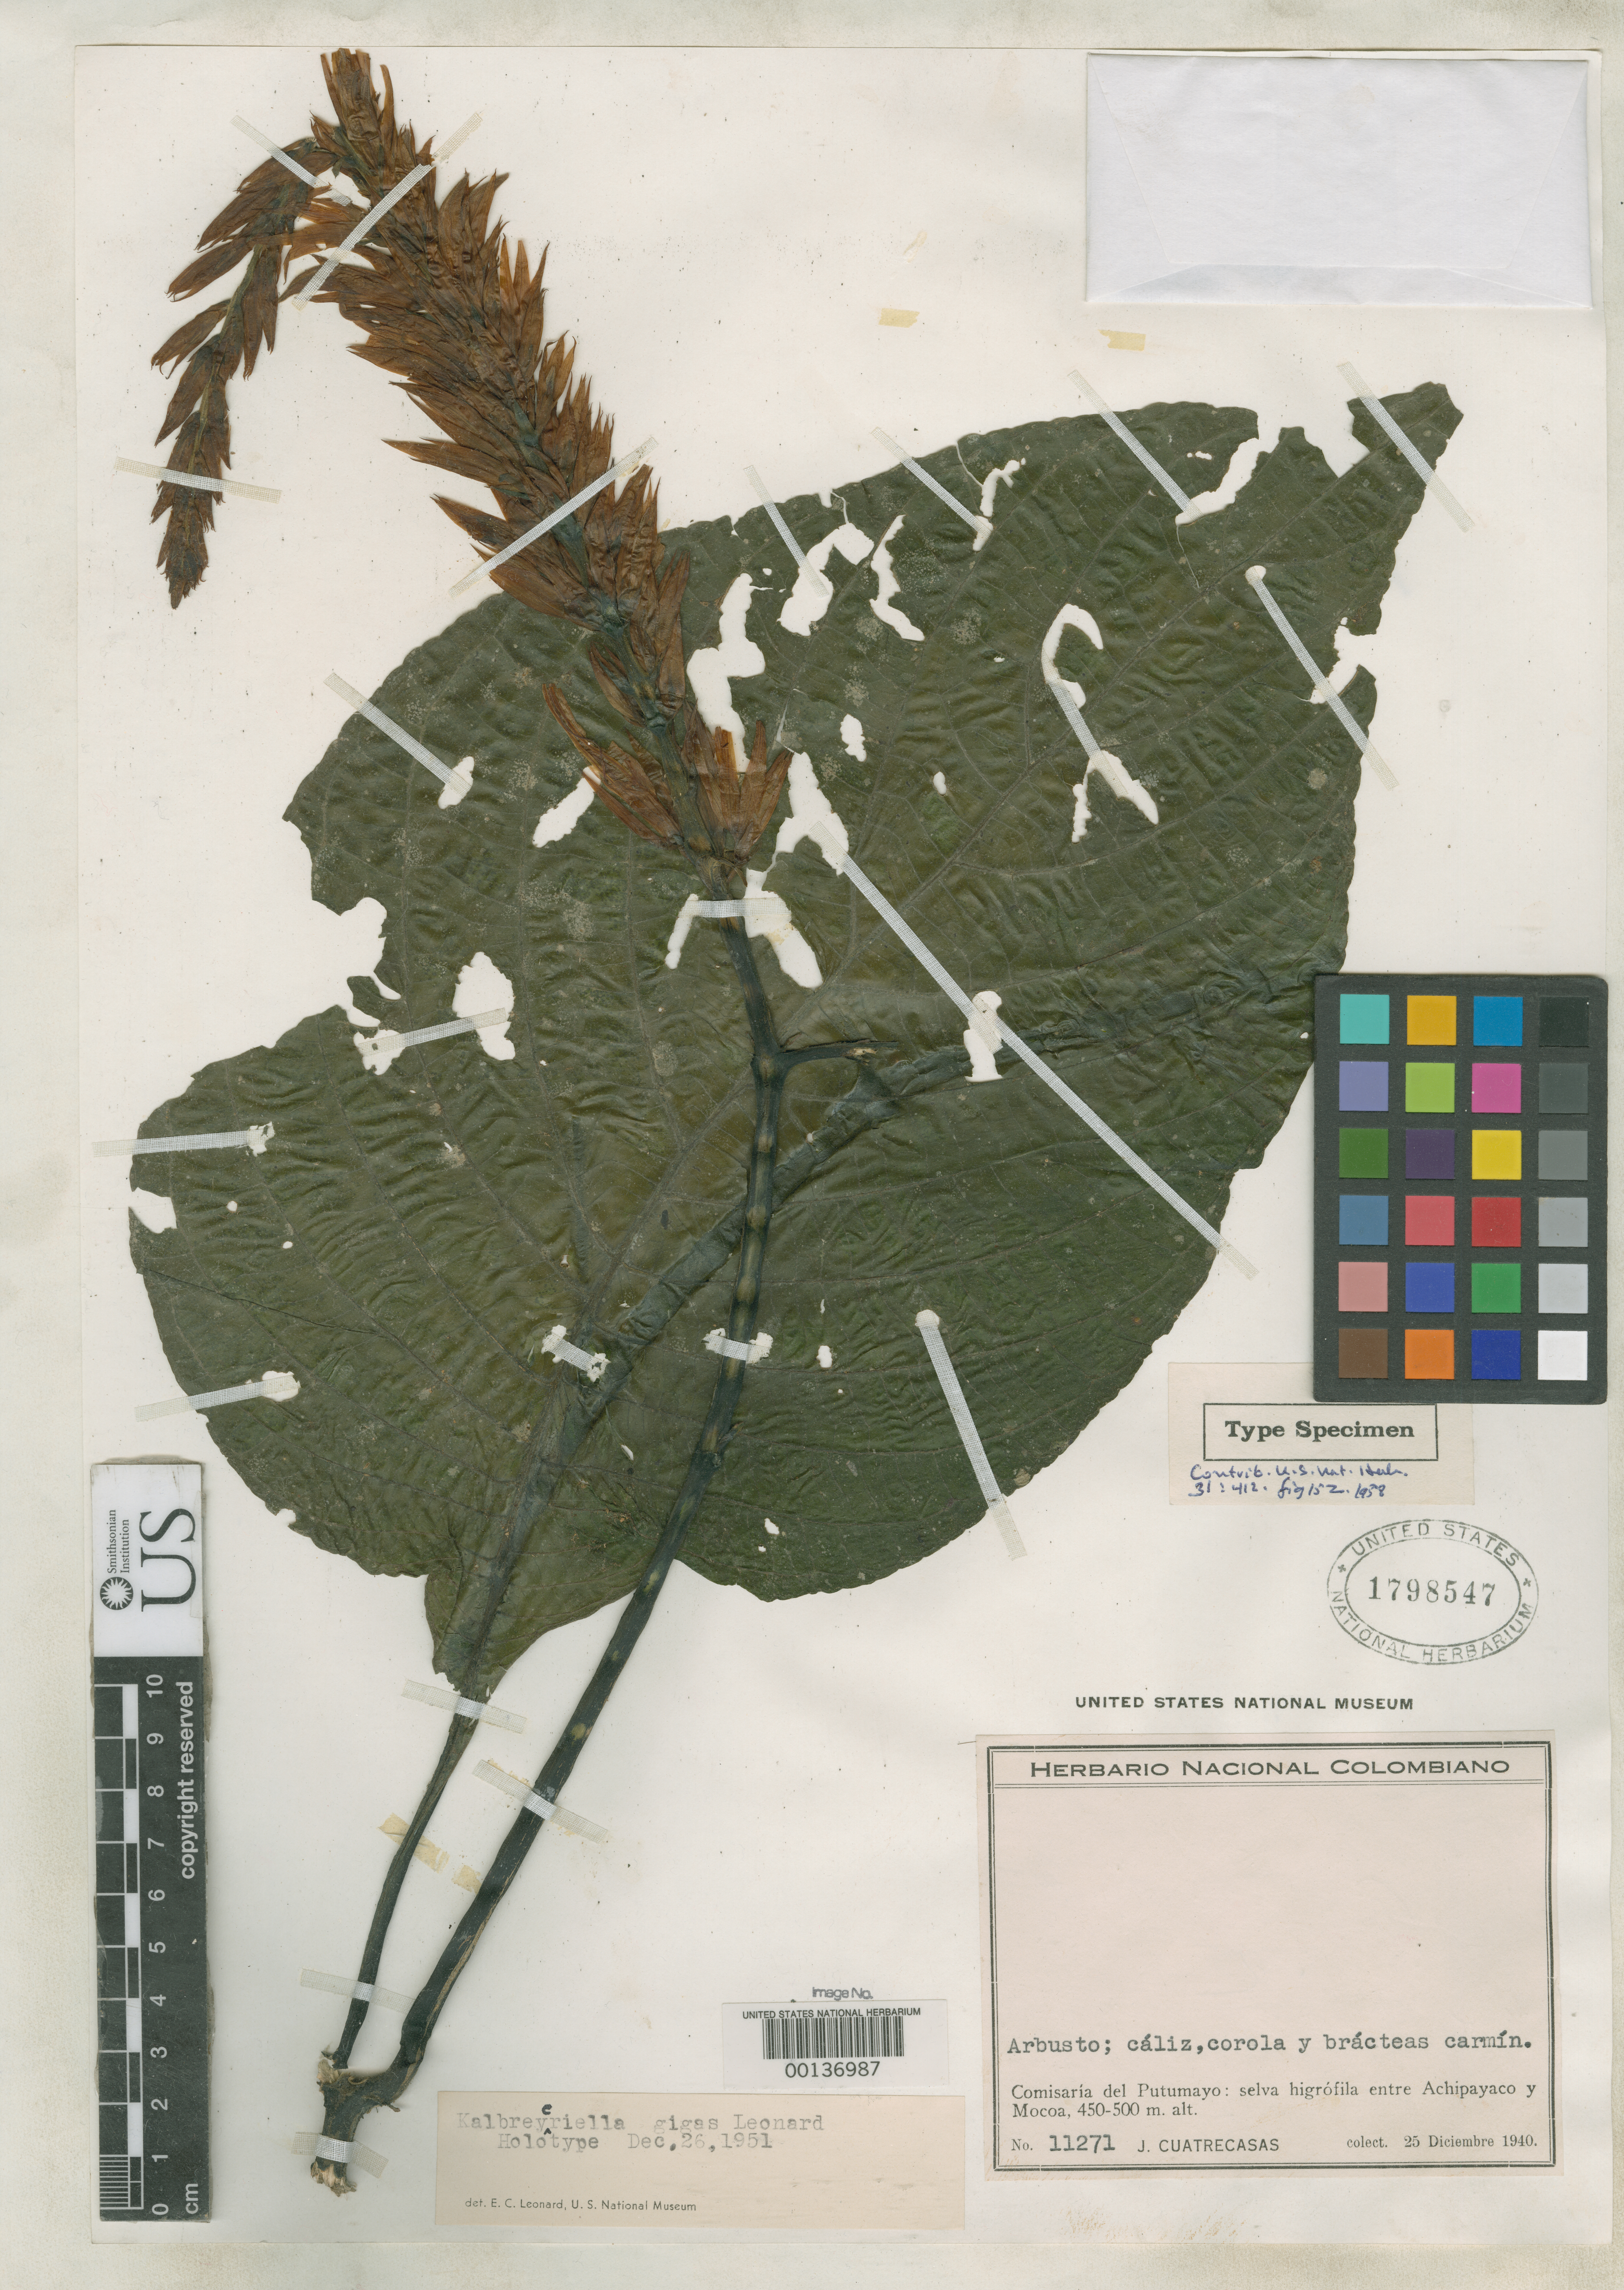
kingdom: Plantae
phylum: Tracheophyta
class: Magnoliopsida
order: Lamiales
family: Acanthaceae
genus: Kalbreyeriella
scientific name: Kalbreyeriella gigas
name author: Leonard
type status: Holotype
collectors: J. Cuatrecasas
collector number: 11271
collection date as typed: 25 Dec 1940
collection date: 1940-12-25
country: Colombia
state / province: Putumayo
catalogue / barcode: US 1798547